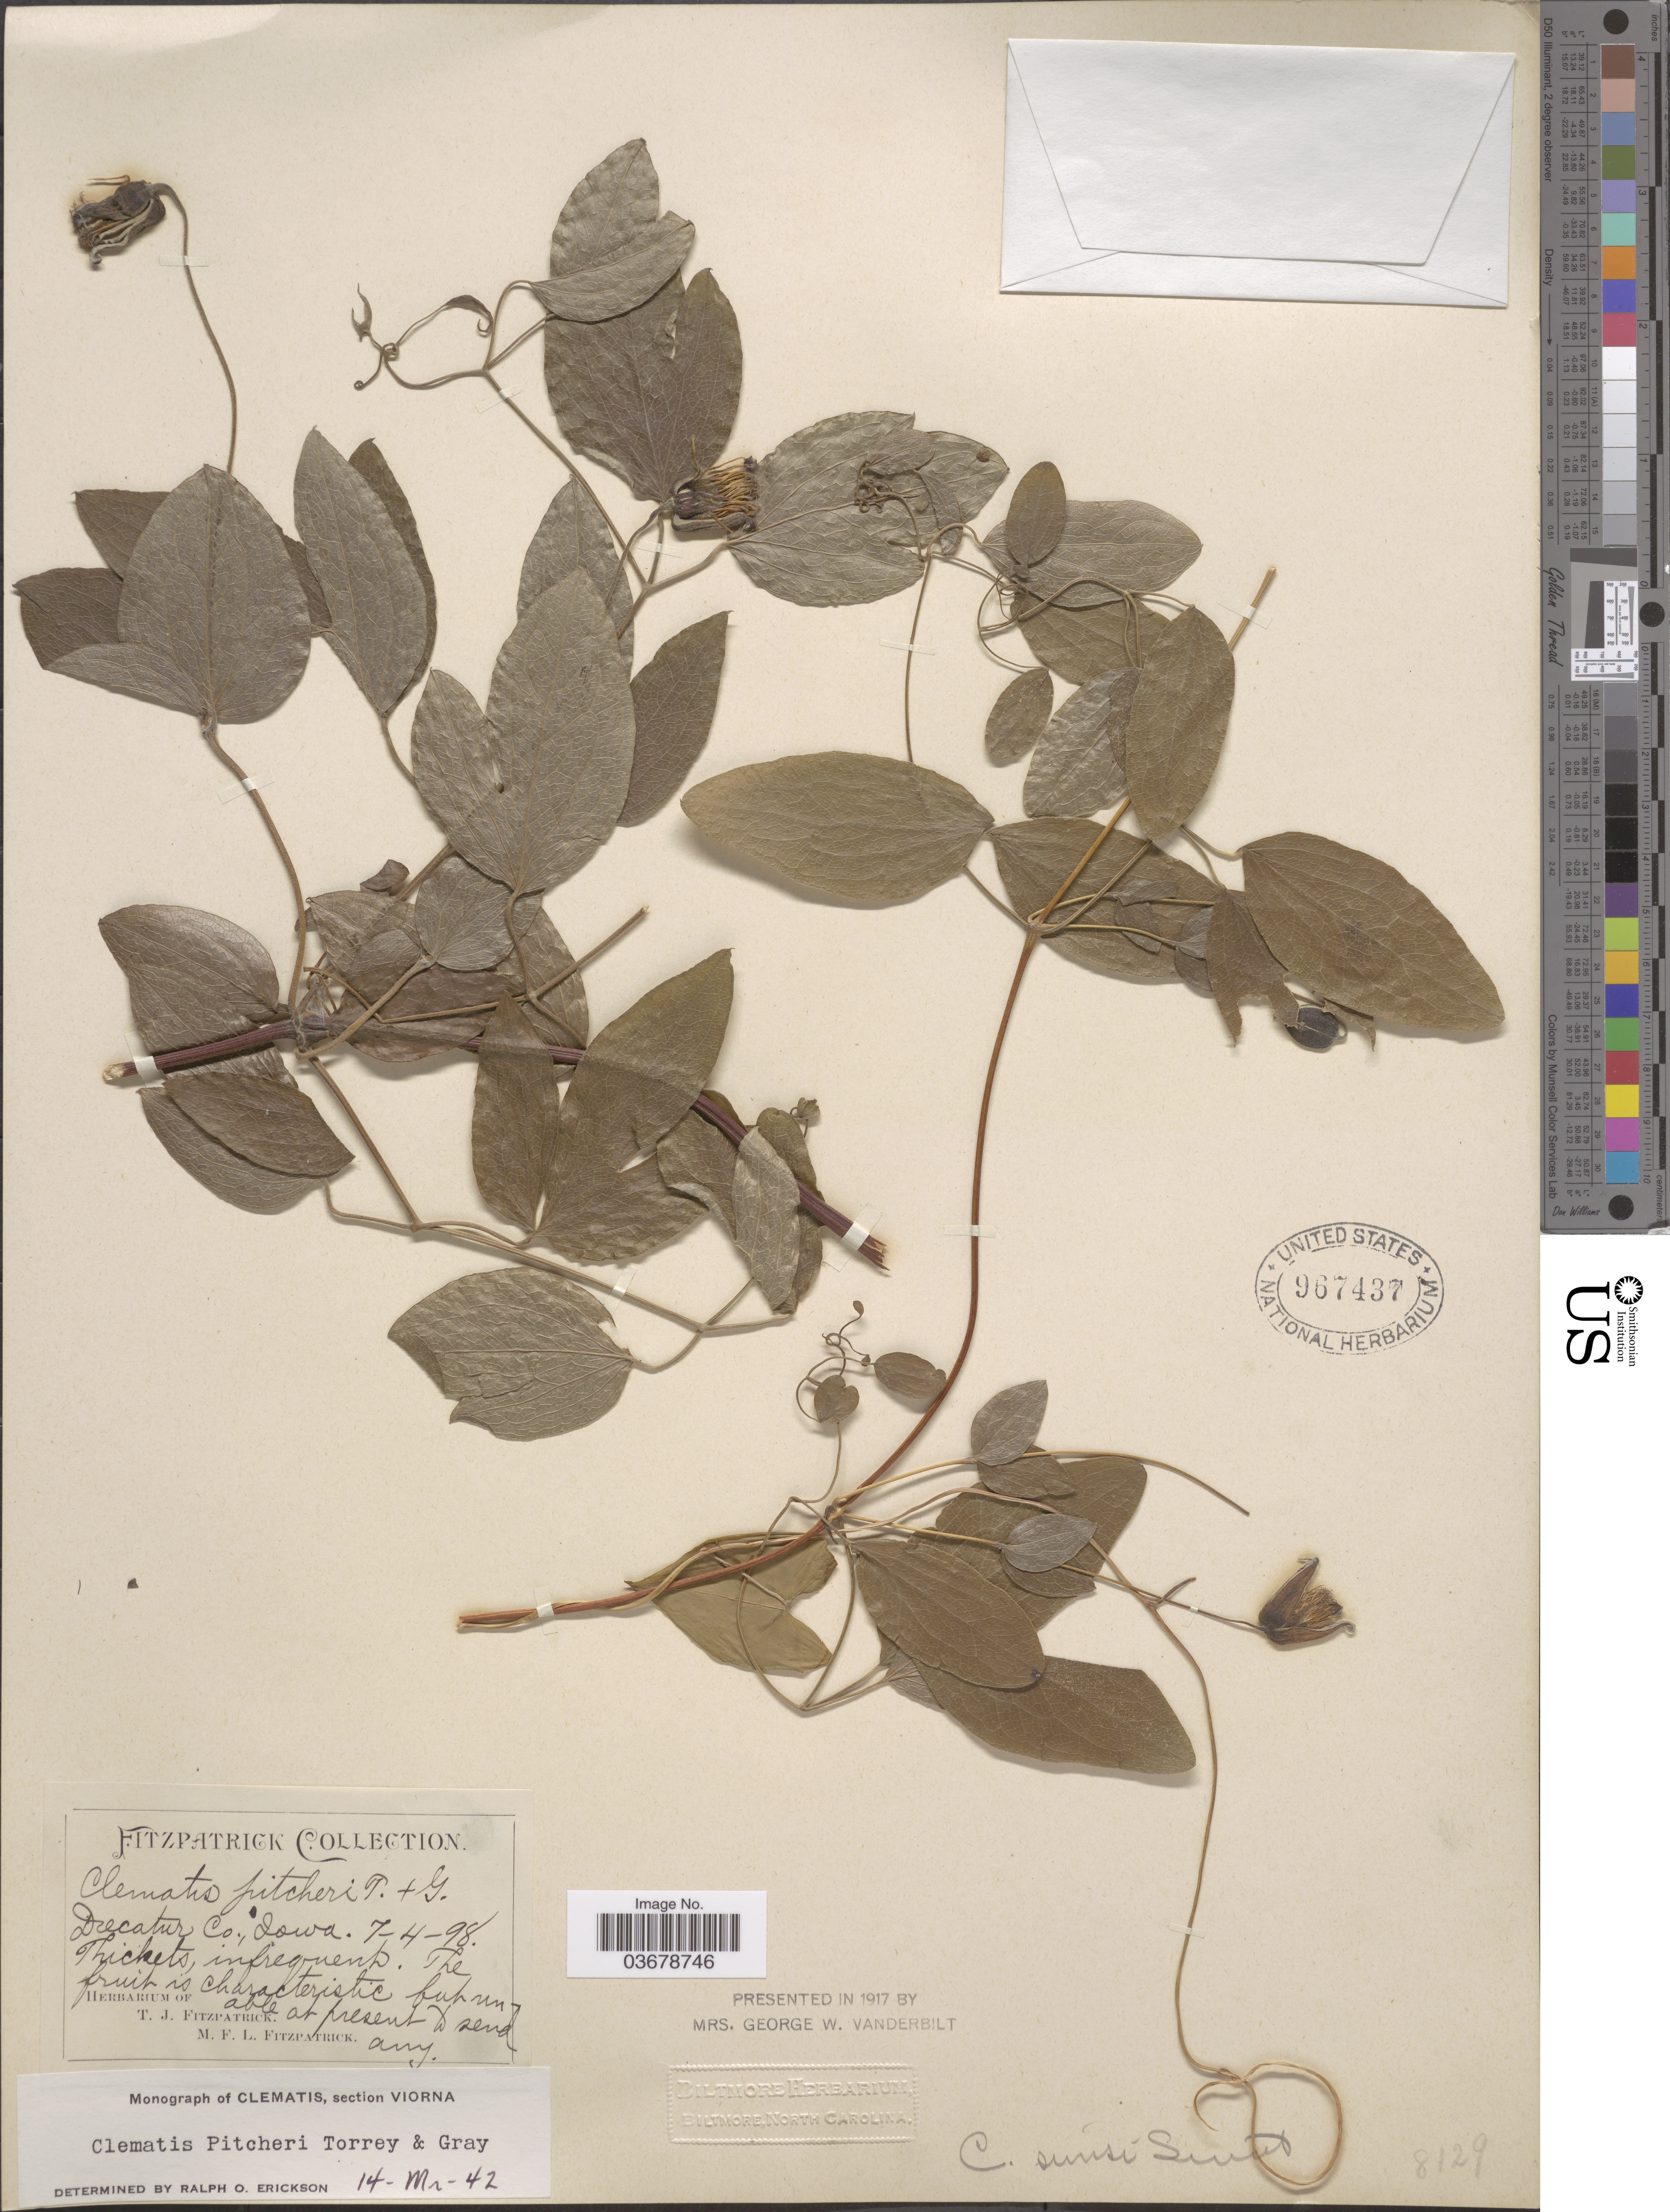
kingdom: Plantae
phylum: Tracheophyta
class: Magnoliopsida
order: Ranunculales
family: Ranunculaceae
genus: Clematis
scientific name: Clematis viorna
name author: L.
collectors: T. Fitzpatrick & M. Fitzpatrick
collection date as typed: Transcribed d/m/y: 4/7/98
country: United States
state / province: Iowa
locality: Decatur Co.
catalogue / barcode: US 967437